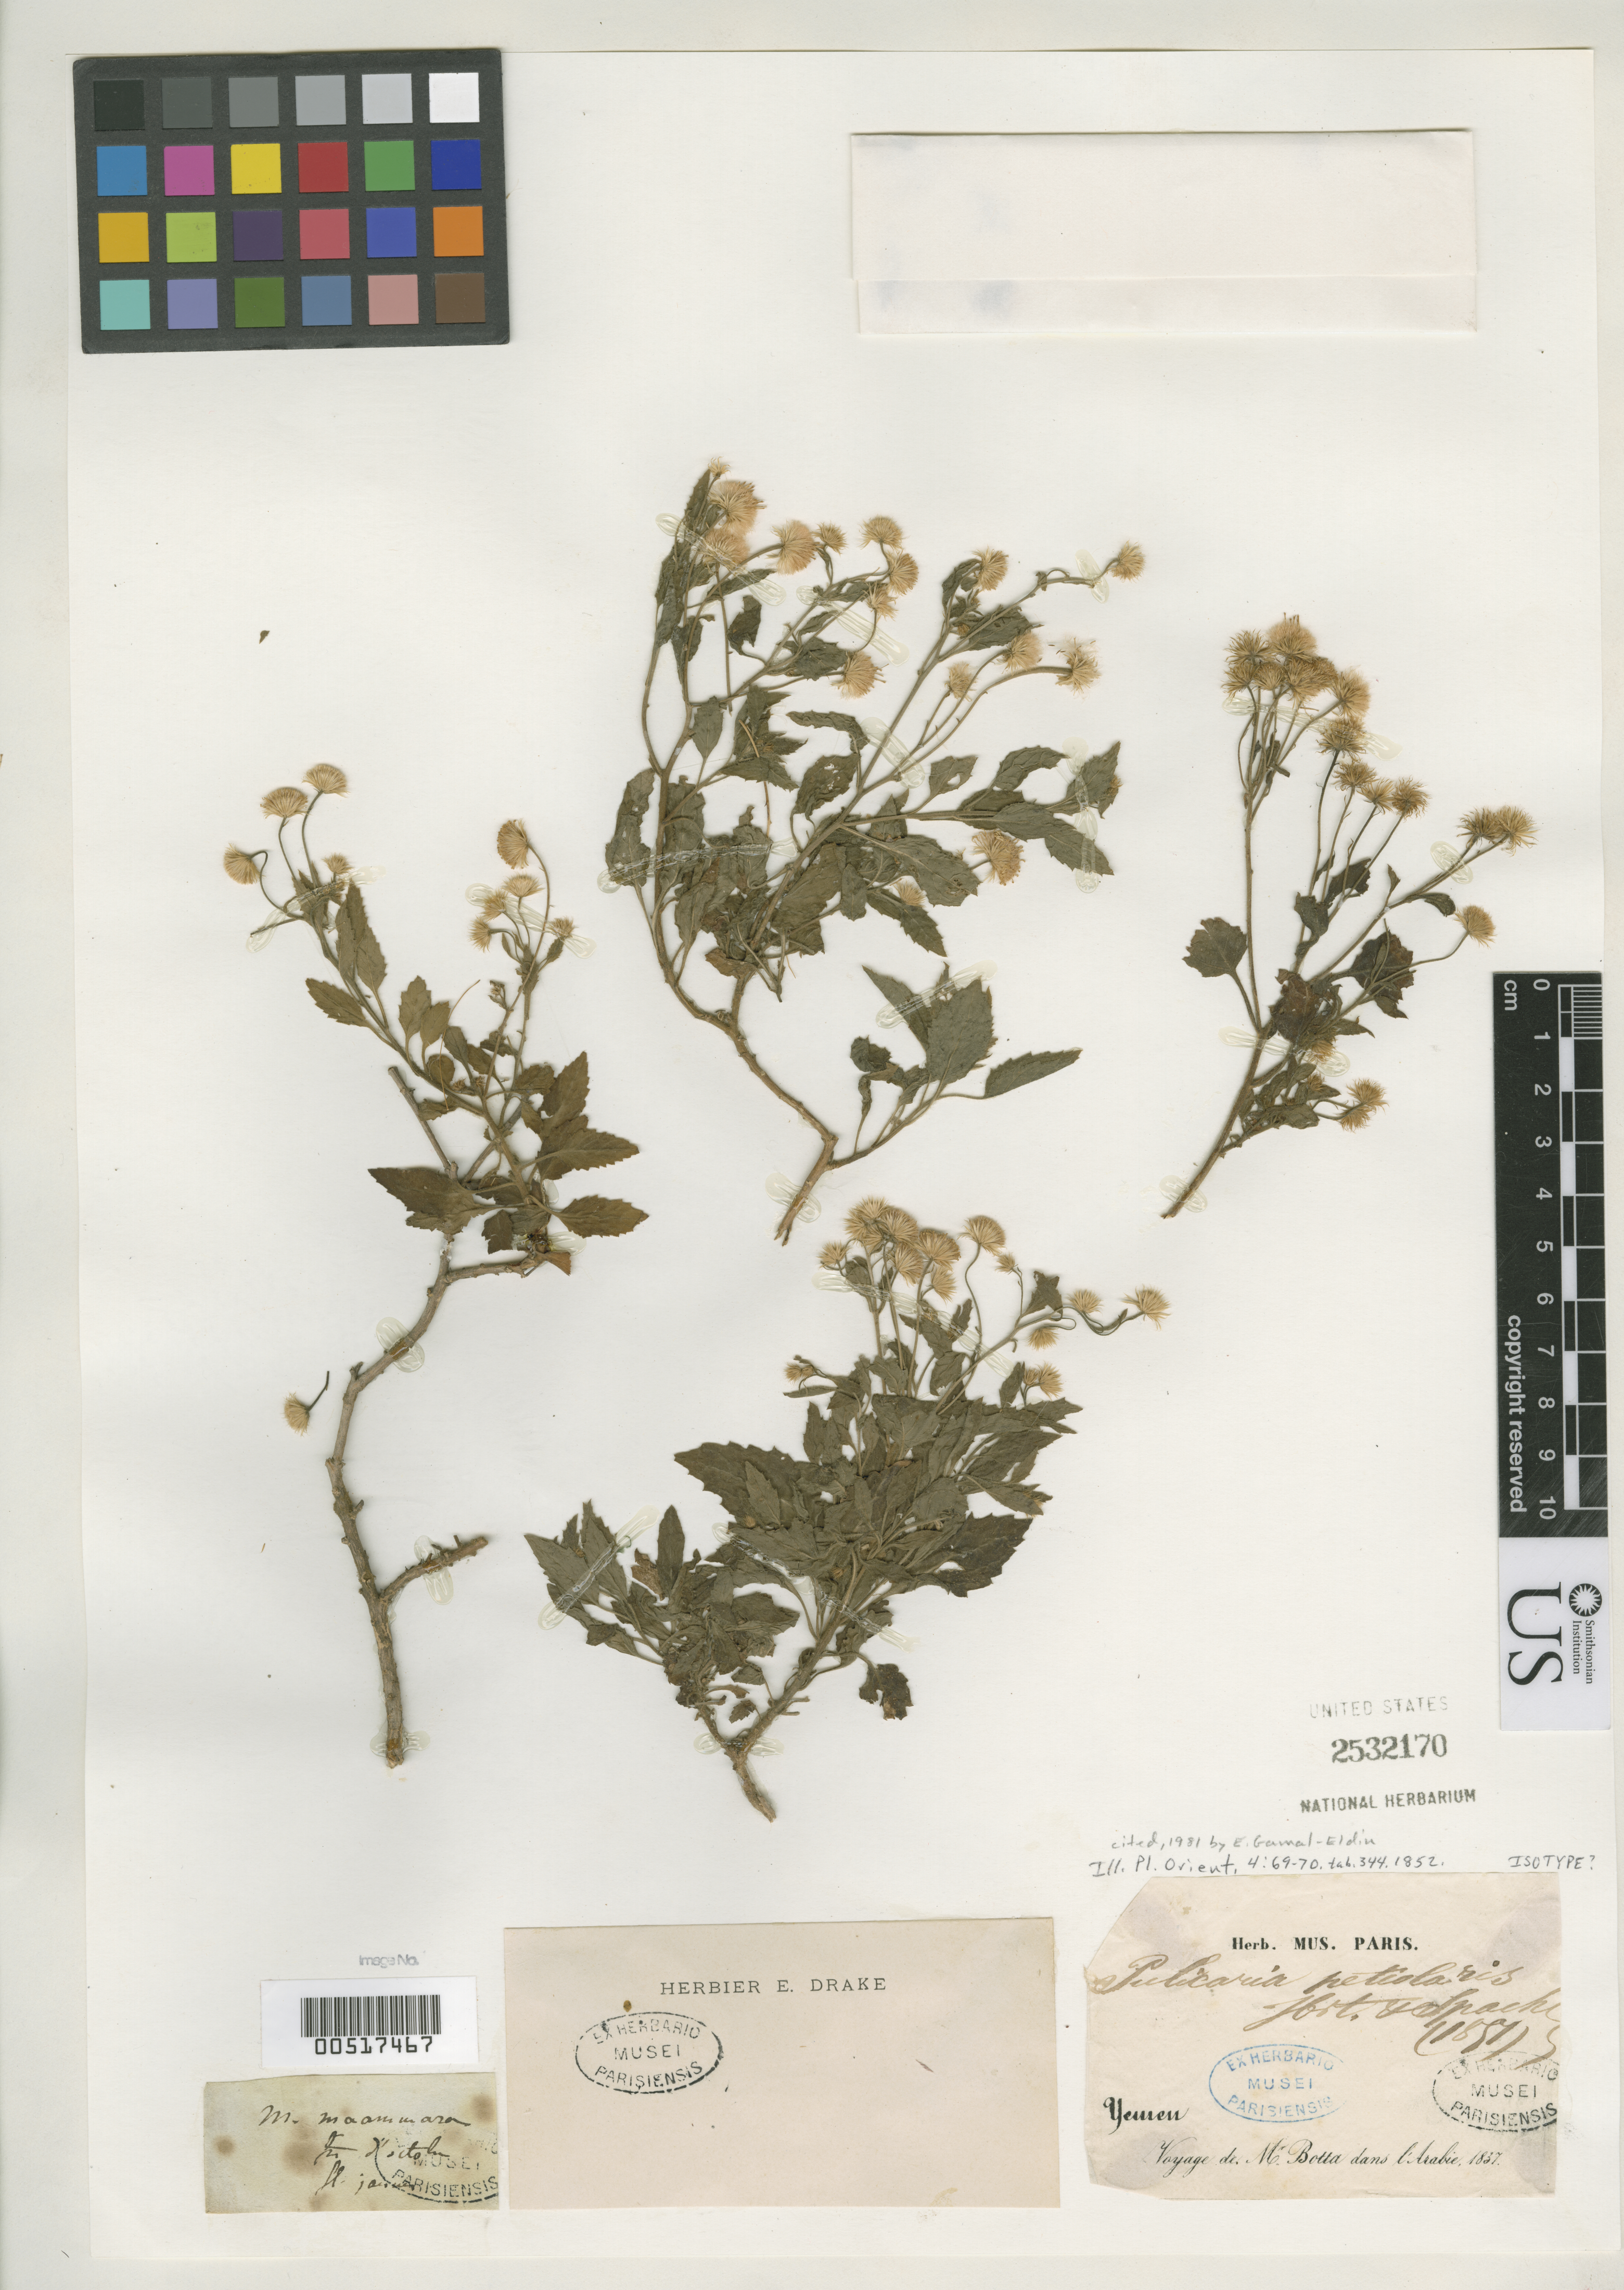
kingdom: Plantae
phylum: Tracheophyta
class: Magnoliopsida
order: Asterales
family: Asteraceae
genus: Pulicaria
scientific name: Pulicaria petiolaris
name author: Jaubert & Spach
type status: Possible Isotype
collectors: M. Botta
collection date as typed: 1891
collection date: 1891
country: Yemen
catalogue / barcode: US 2532170